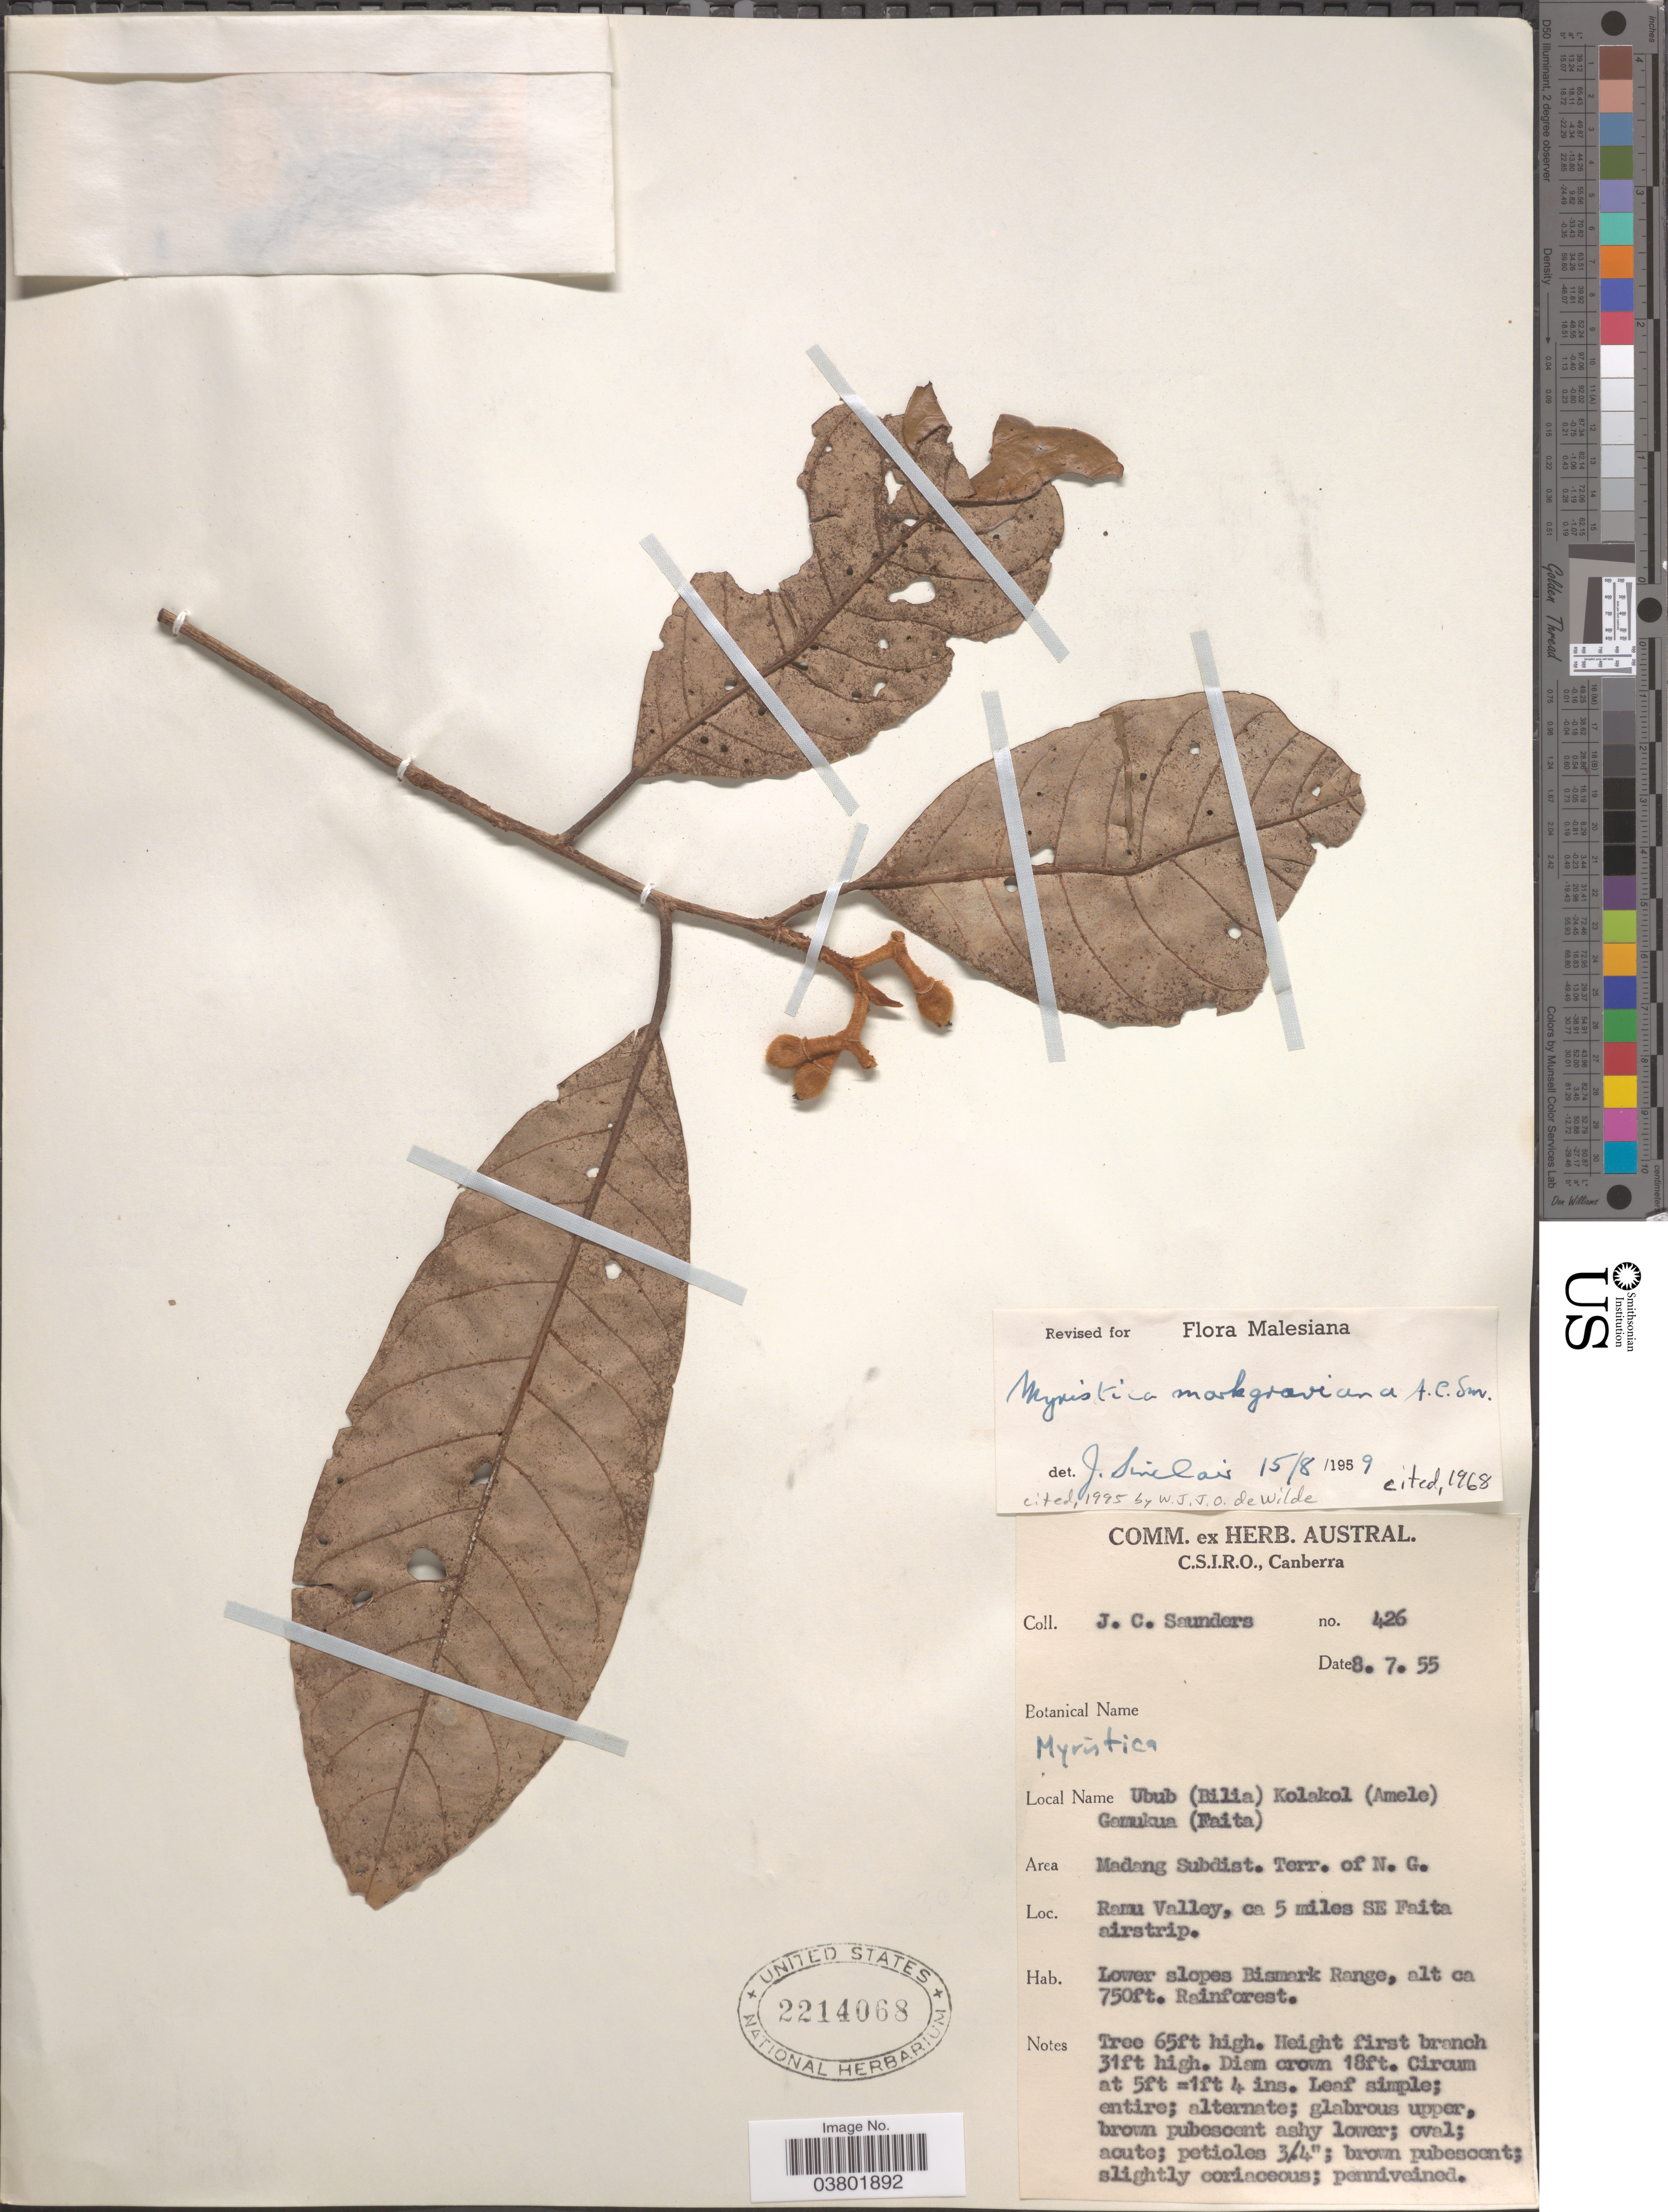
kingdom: Plantae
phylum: Tracheophyta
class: Magnoliopsida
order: Magnoliales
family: Myristicaceae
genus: Myristica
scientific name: Myristica markgraviana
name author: A.C. Sm.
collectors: J. C. Saunders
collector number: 426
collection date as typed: Transcribed d/m/y: 8/7/55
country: Papua New Guinea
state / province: Madang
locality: Area Madang Subdist. Terr. of N. G. Ramu Valley, ca 5 miles SE Faita airstrip. Lower slopes Bismark Range.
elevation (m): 229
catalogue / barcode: US 2214068